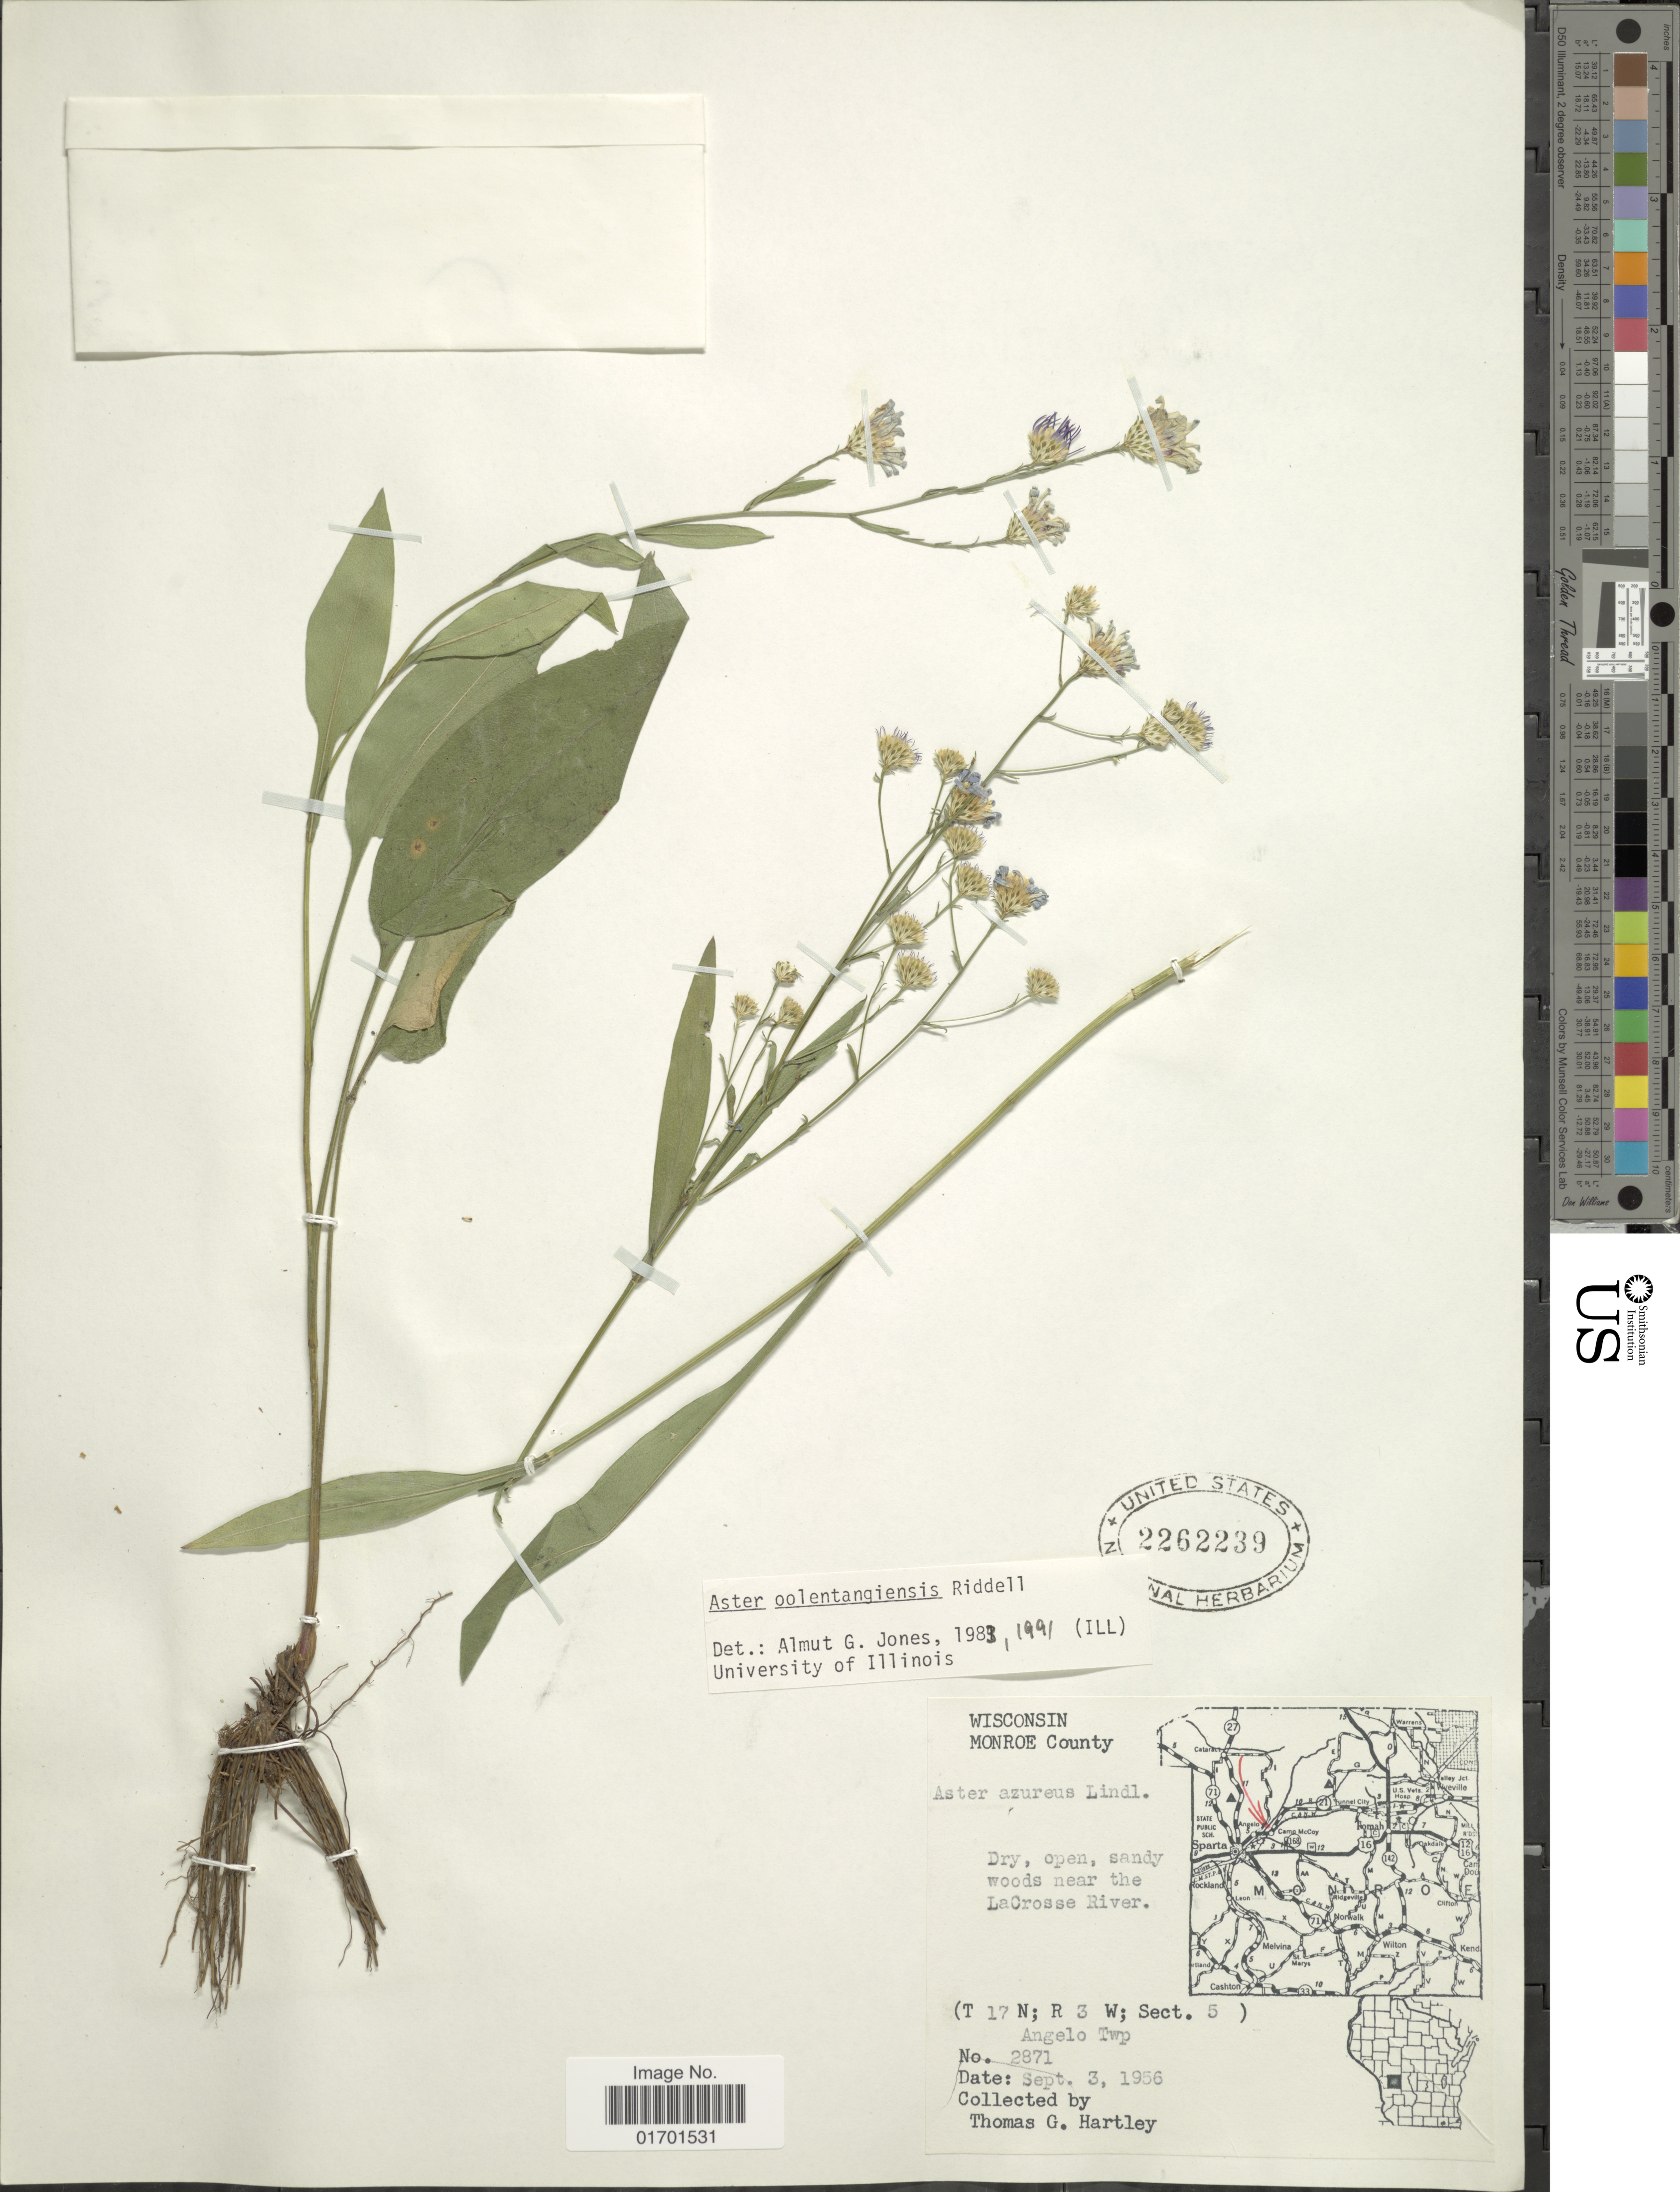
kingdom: Plantae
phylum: Tracheophyta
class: Magnoliopsida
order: Asterales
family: Asteraceae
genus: Symphyotrichum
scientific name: Symphyotrichum oolentangiense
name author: (Riddell) G.L. Nesom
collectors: T. G. Hartley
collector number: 2871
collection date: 1956-09-03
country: United States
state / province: Wisconsin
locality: Monroe County, Dry, open, sandy woods near the LaCrosse River, (T 17 N; R 3 W; Sect. 5), Angelo Twp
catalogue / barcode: US 2262239